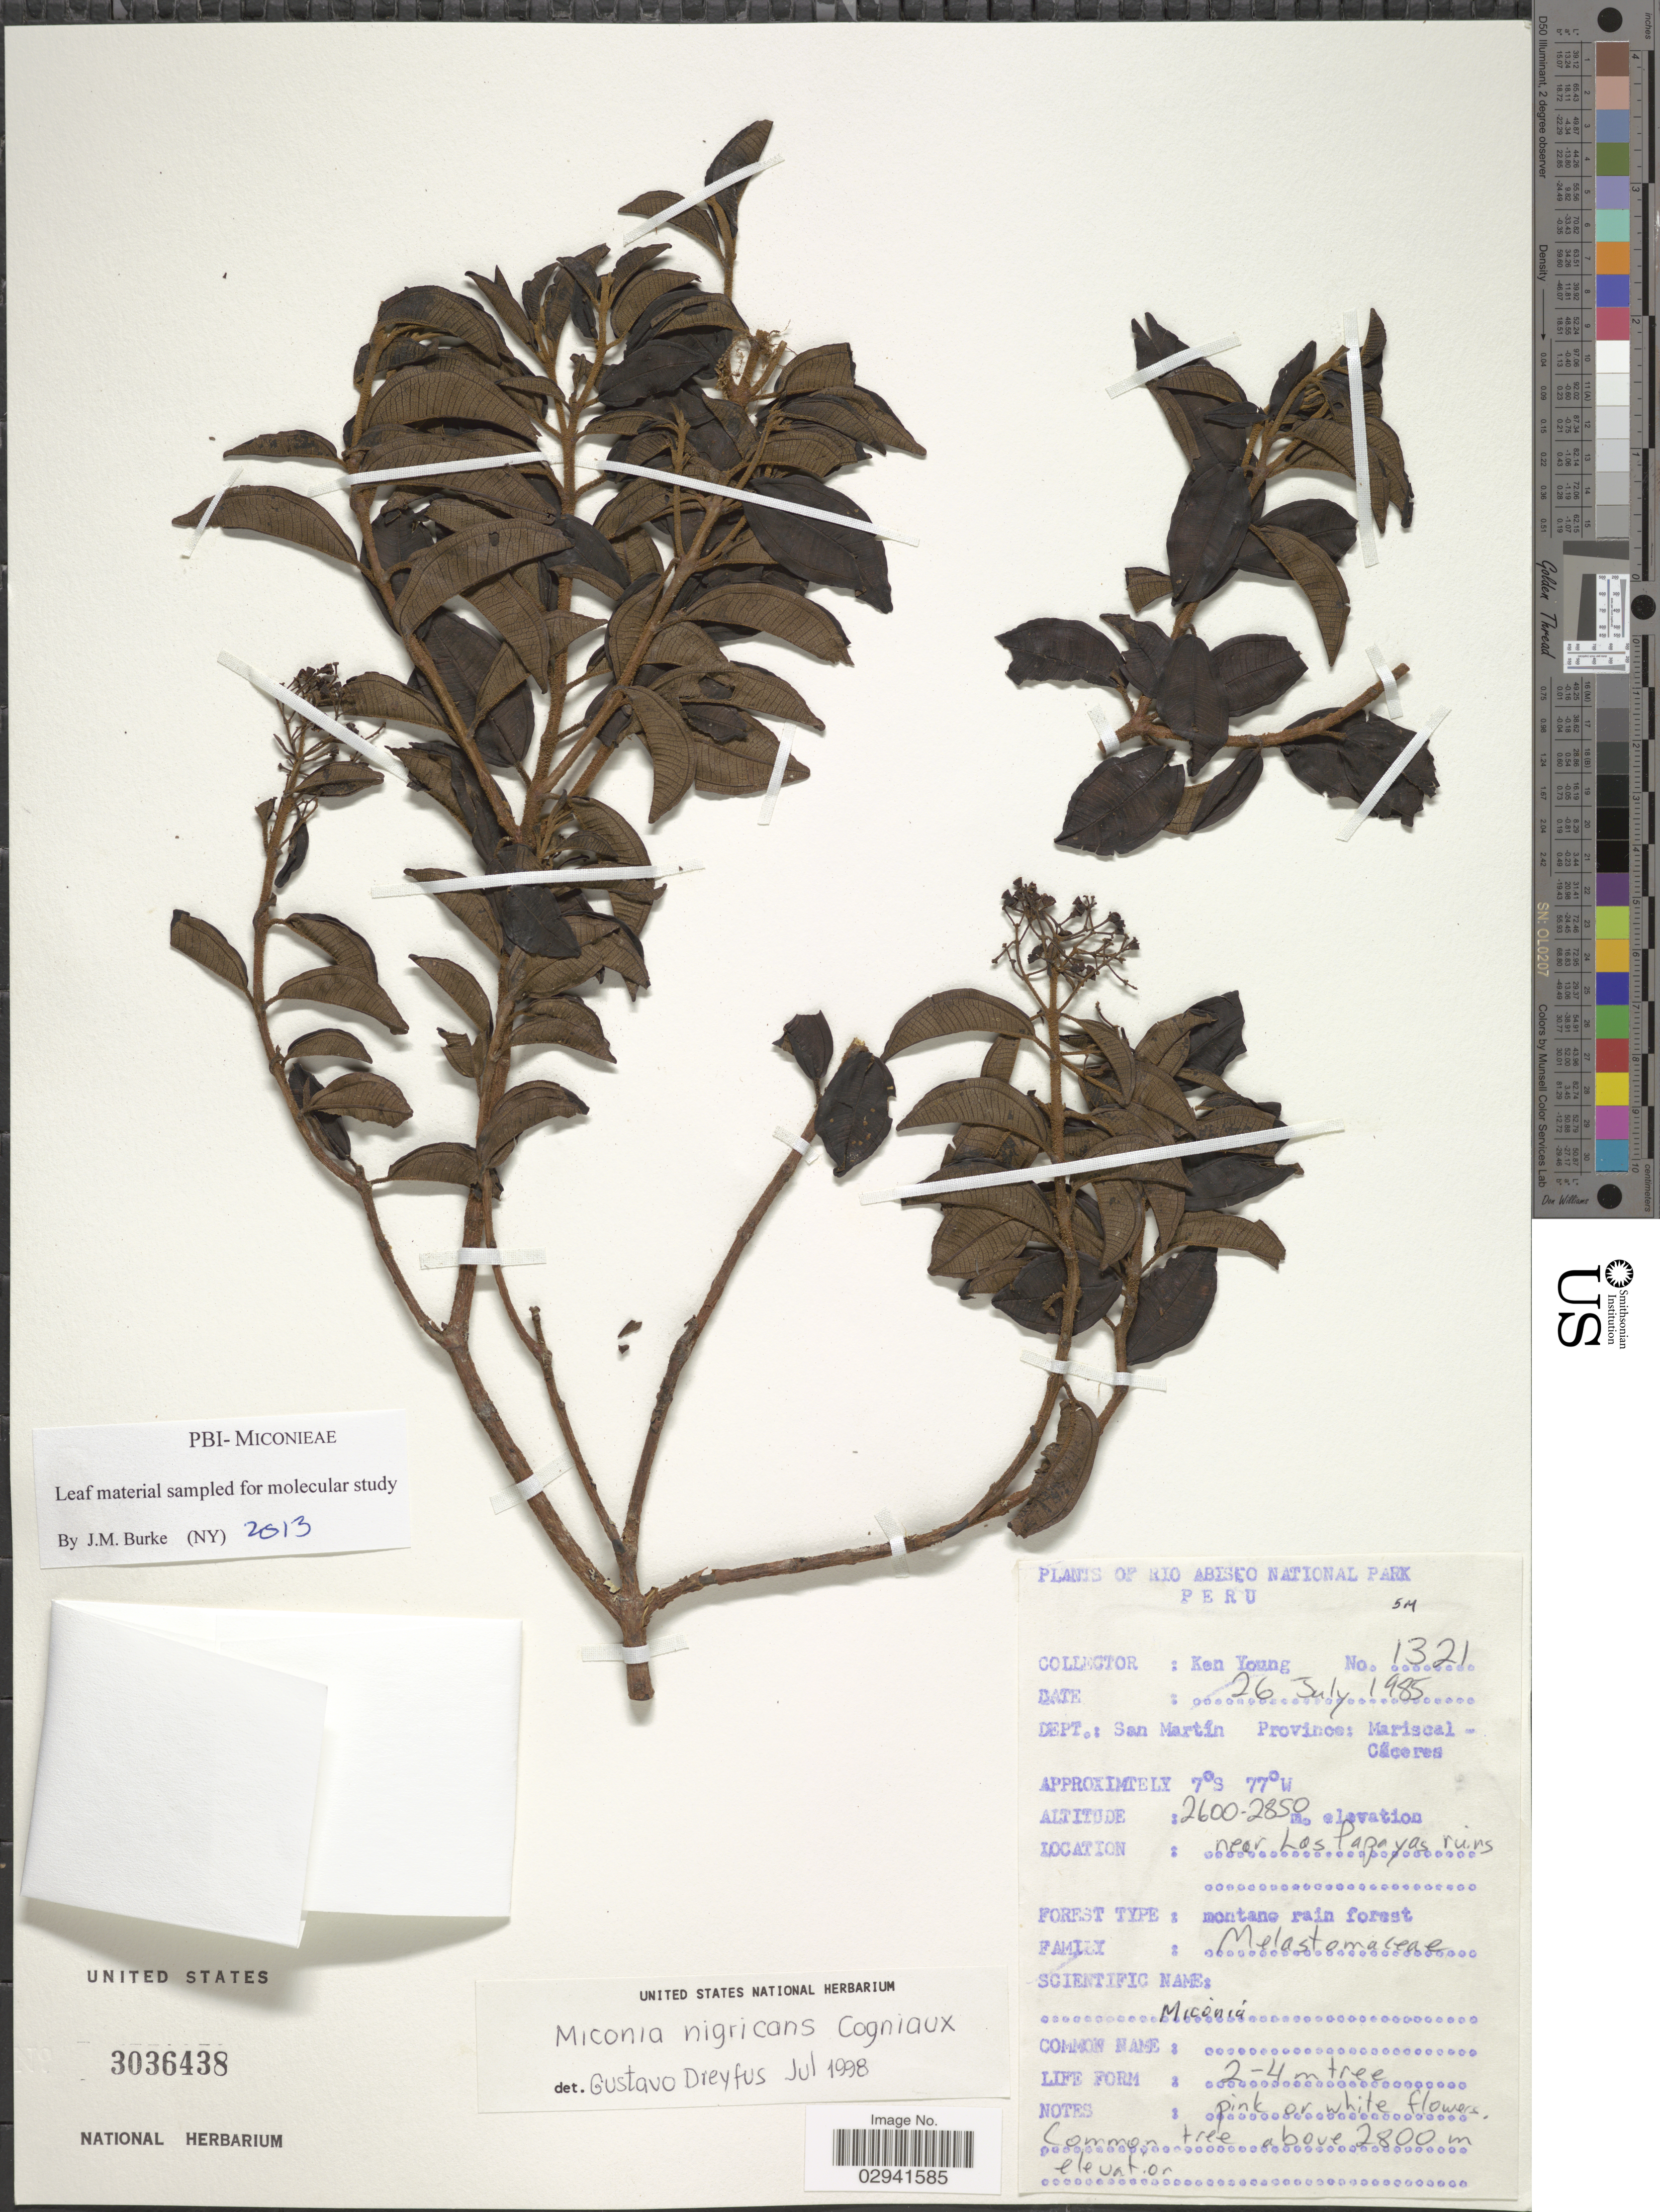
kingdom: Plantae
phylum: Tracheophyta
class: Magnoliopsida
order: Myrtales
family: Melastomataceae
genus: Miconia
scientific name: Miconia nigricans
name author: Cogn.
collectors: K. Young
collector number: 1321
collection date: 1985-07-26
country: Peru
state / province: San Martín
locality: Rio Abiseo National Park. Dept. San Martín. Province: Mariscal-Cáceres. Near Los Papayas ruins.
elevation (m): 2600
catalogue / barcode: US 3036438